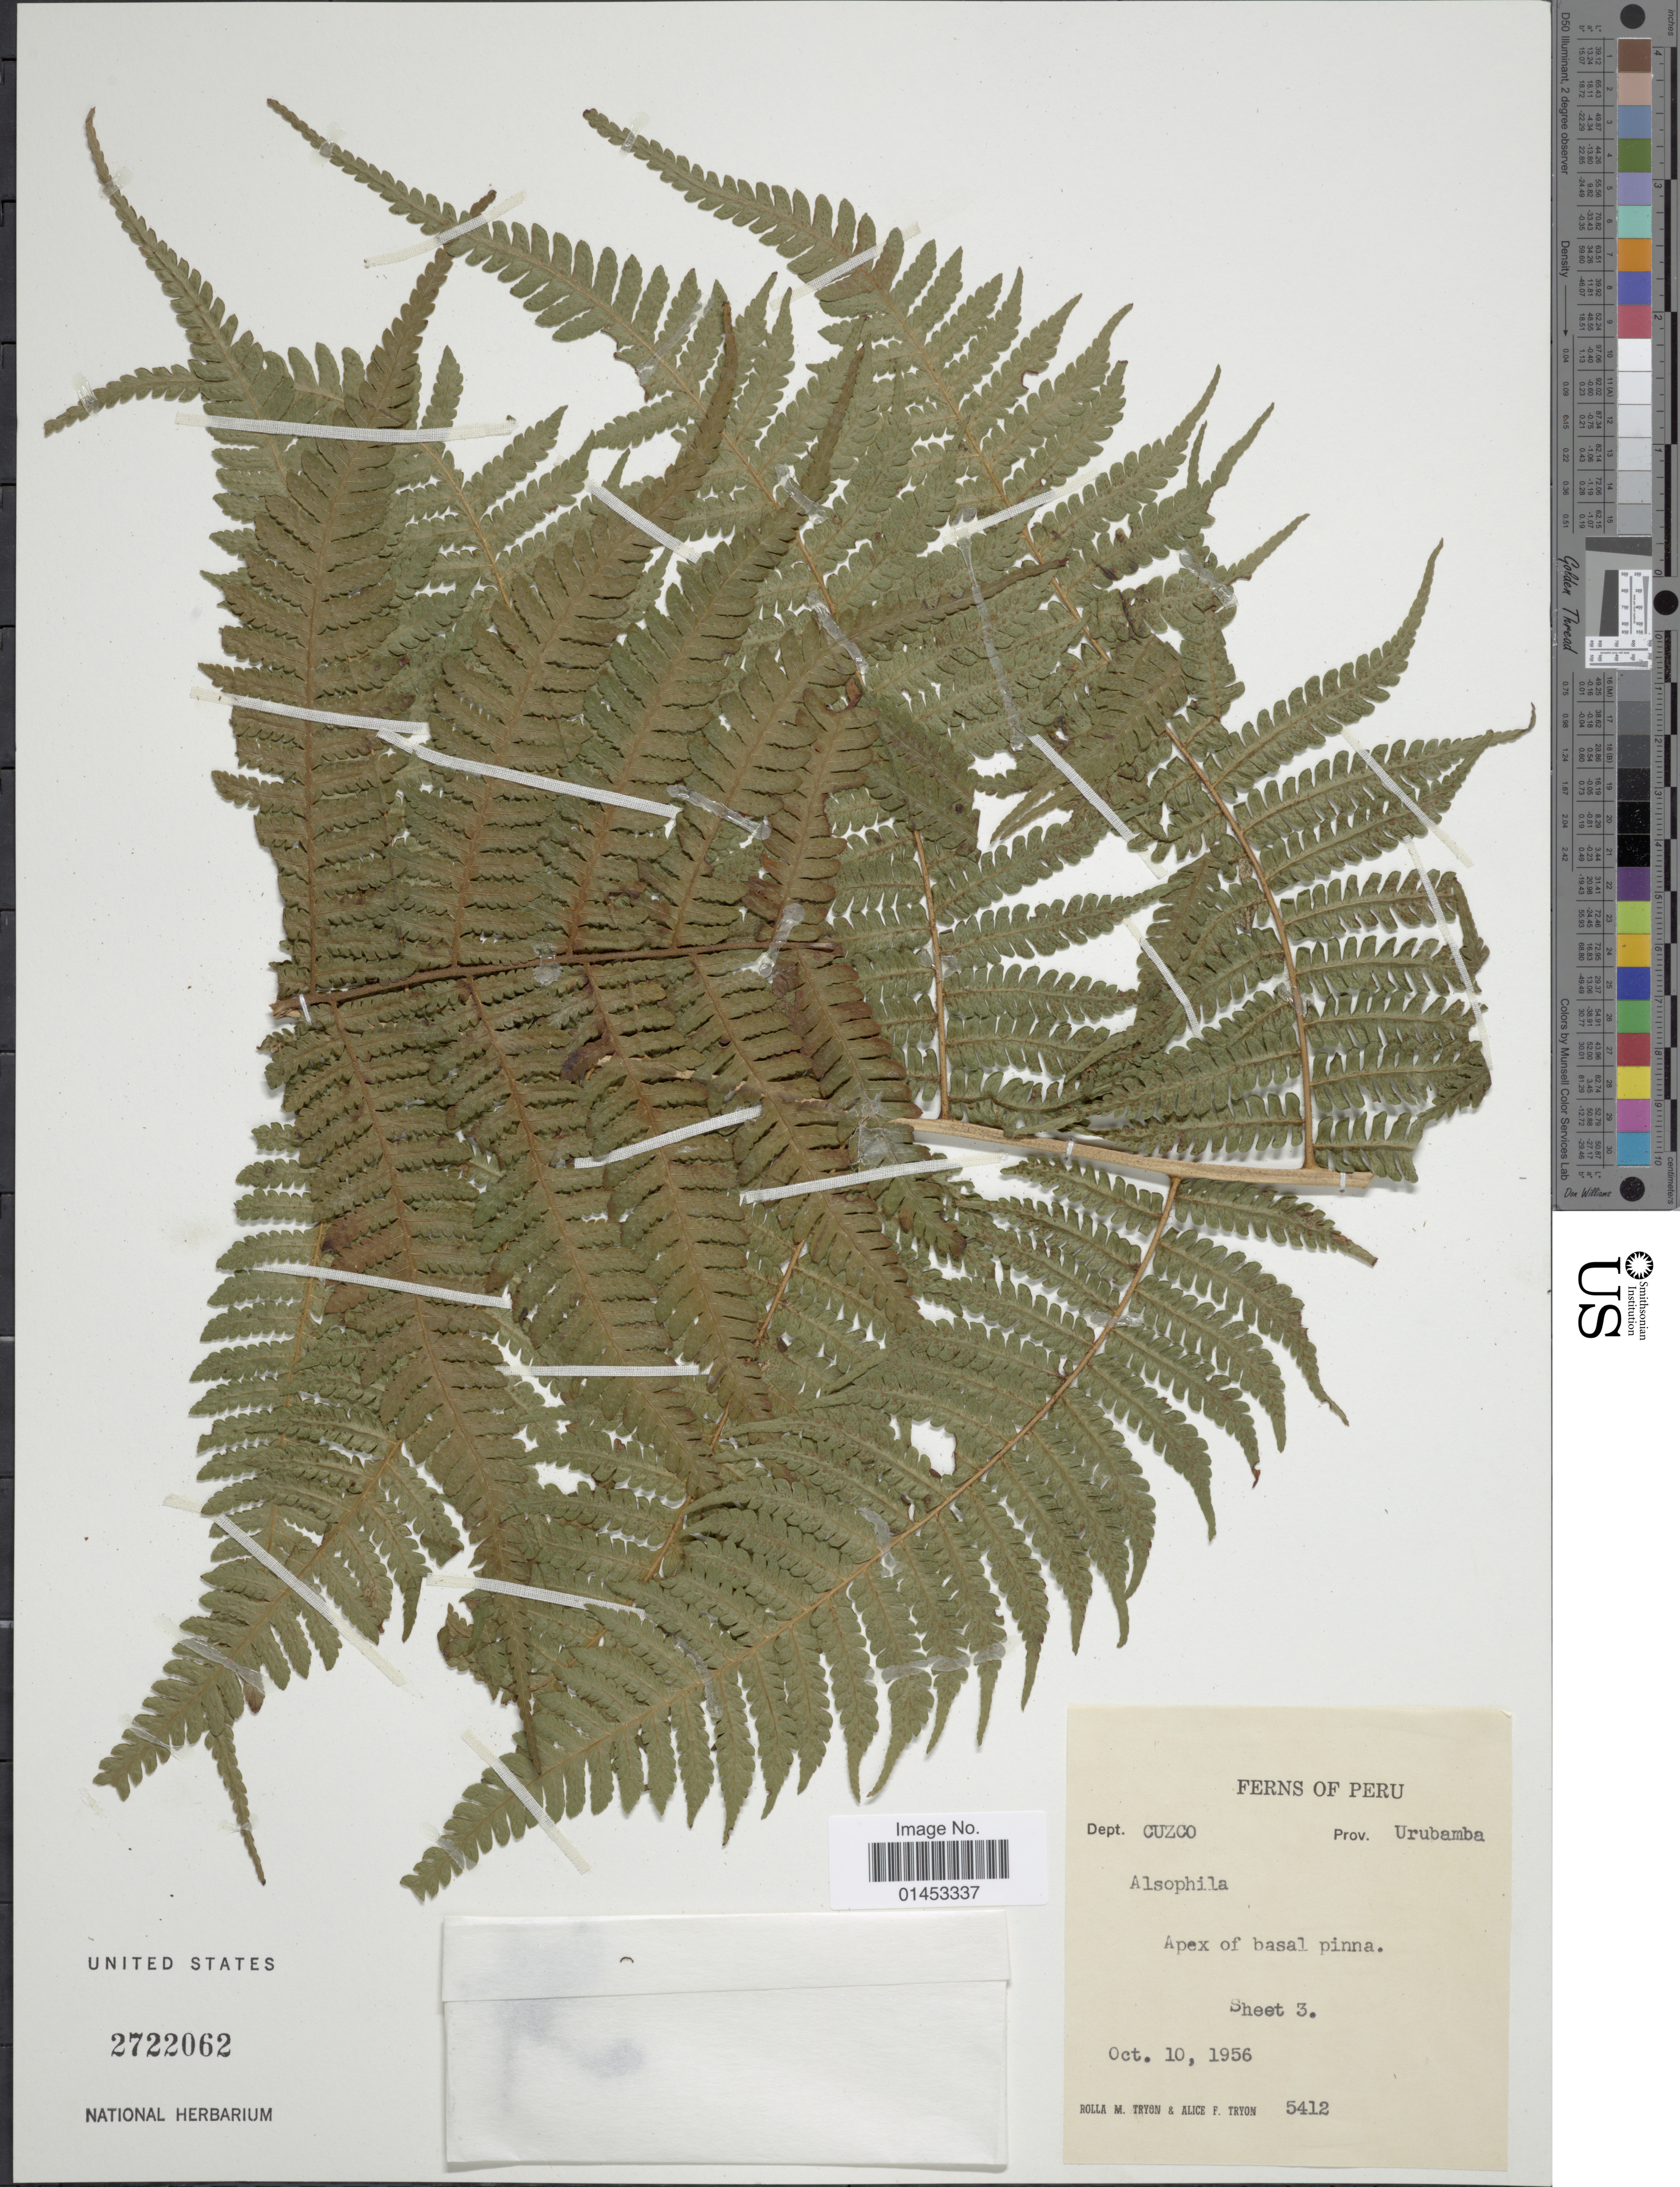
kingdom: Plantae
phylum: Tracheophyta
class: Polypodiopsida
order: Cyatheales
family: Cyatheaceae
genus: Cyathea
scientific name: Cyathea sp.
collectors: R. M. Tryon & A. F. Tryon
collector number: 5412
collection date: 1956-10-10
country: Peru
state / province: Cusco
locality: Dept. Cuzco, Prov. Urubambam Apex of basal pinna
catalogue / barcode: US 2722062